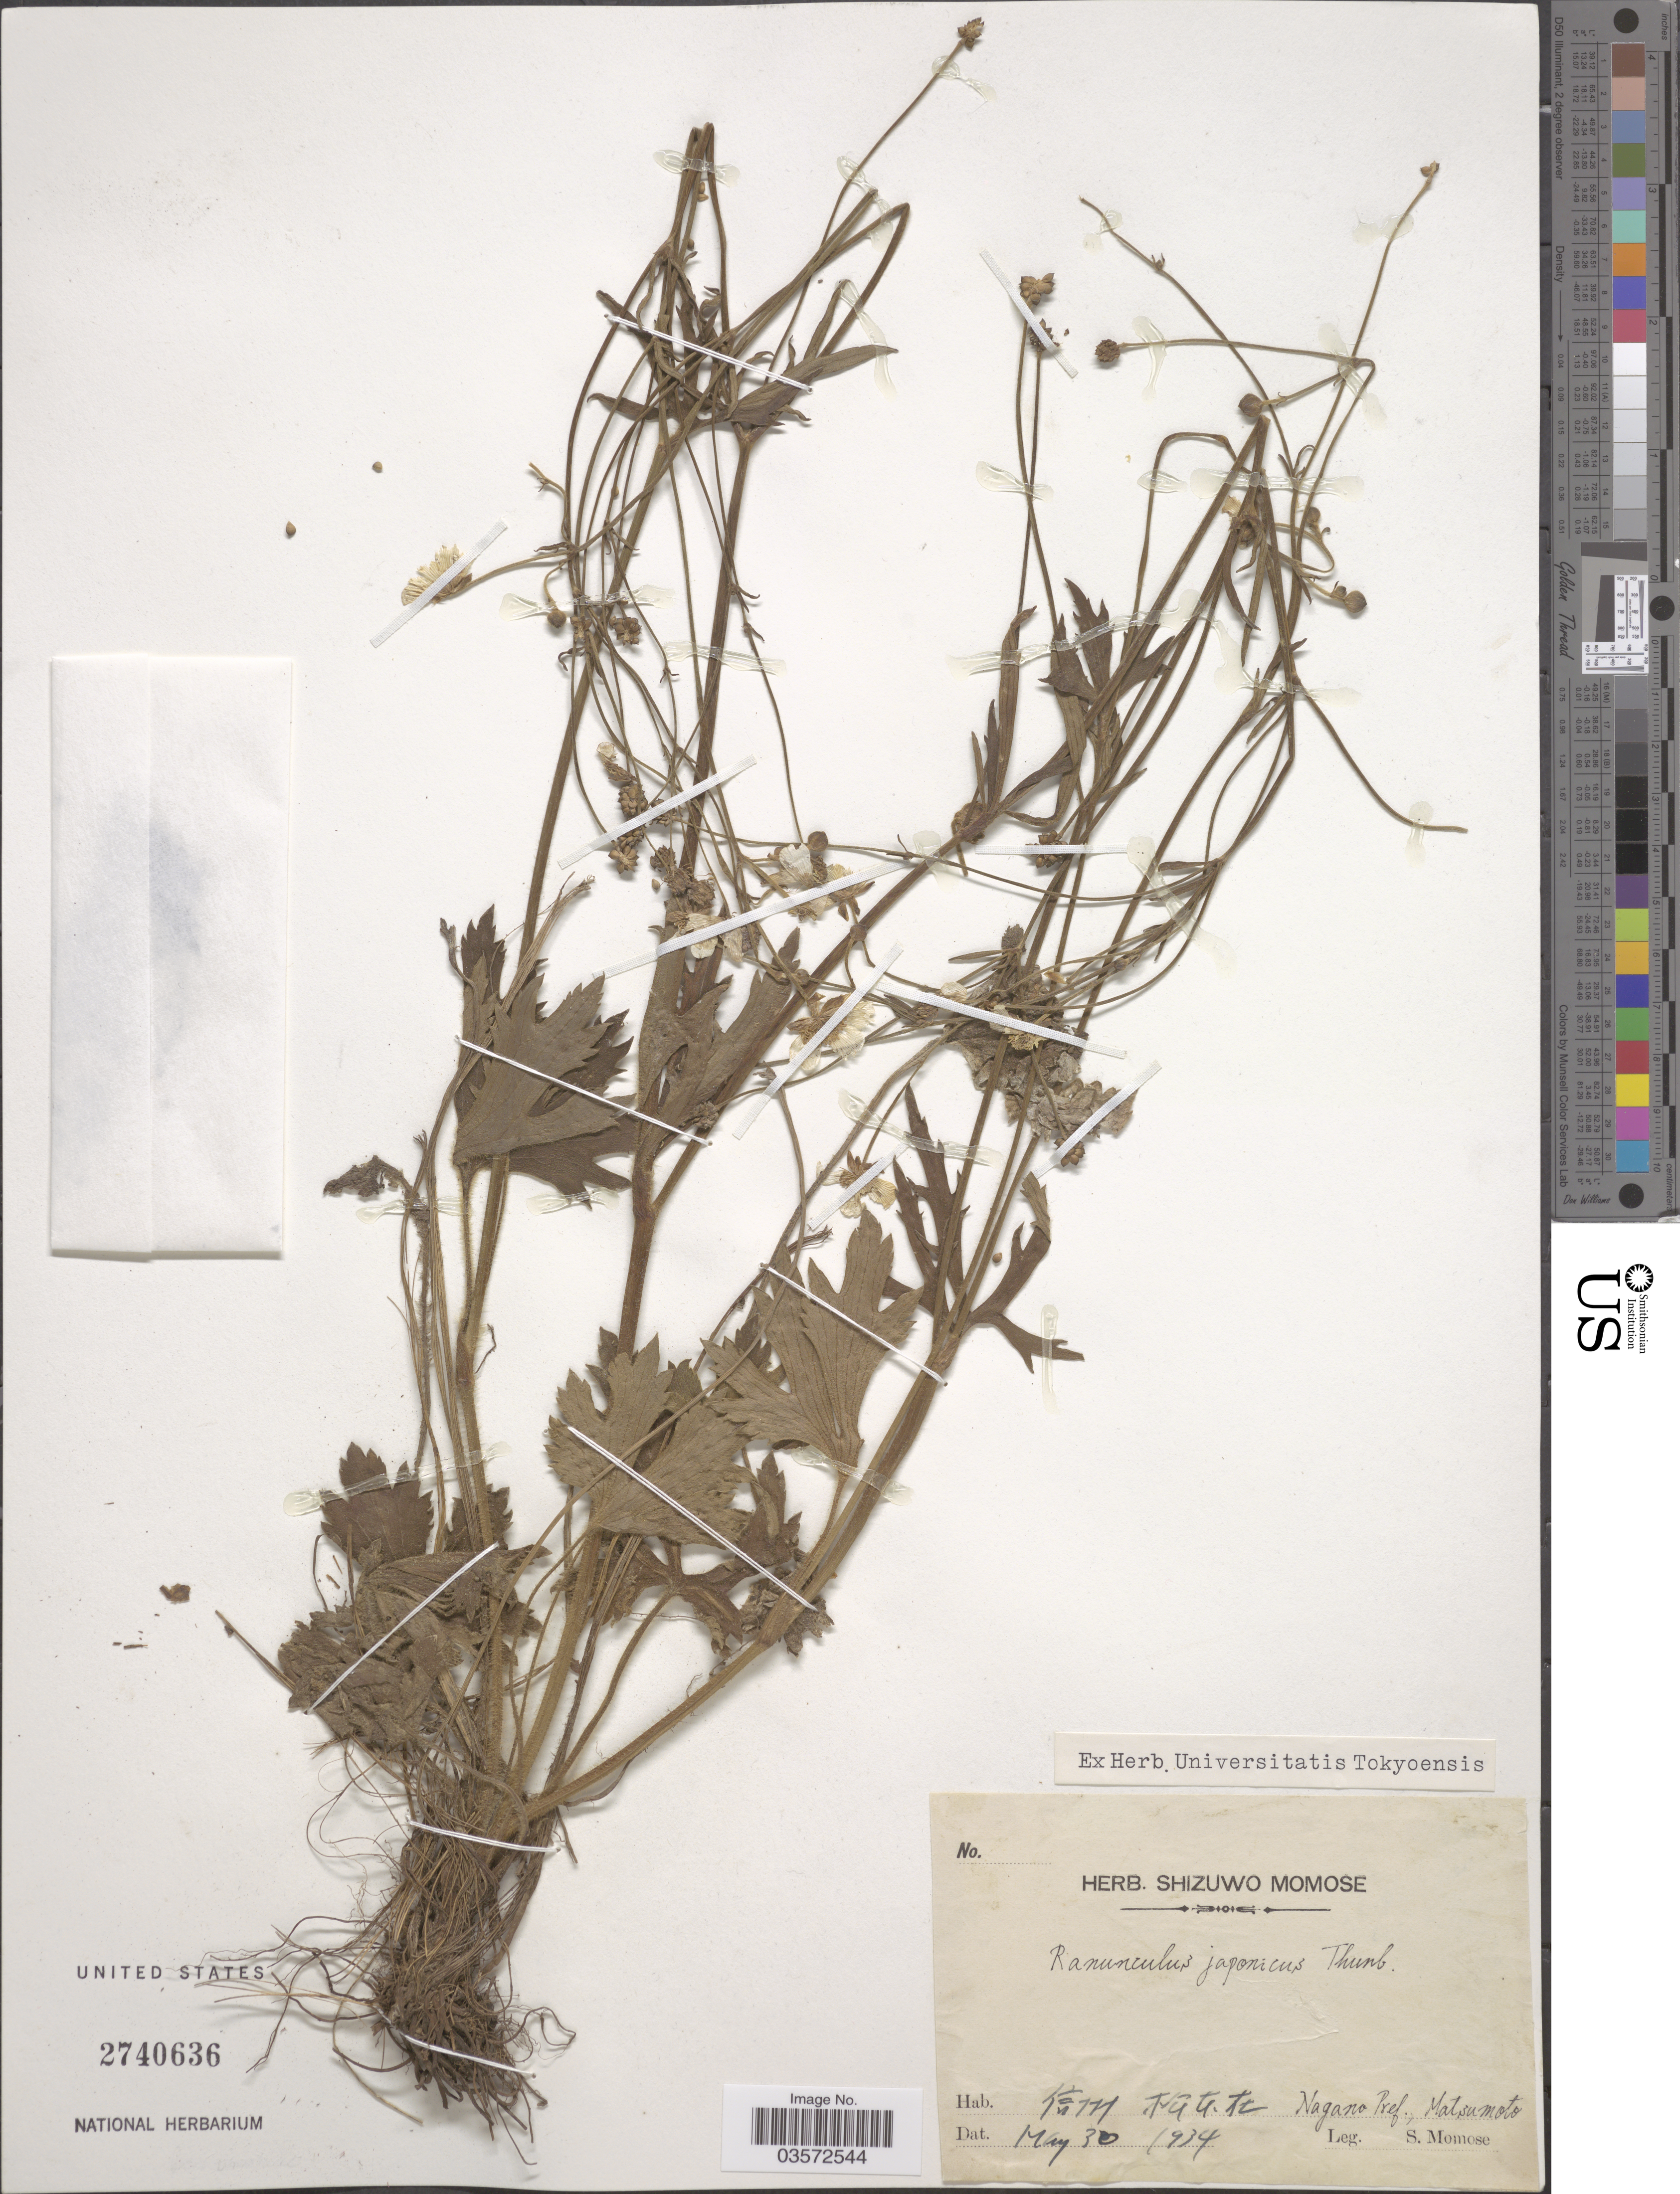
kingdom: Plantae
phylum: Tracheophyta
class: Magnoliopsida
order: Ranunculales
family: Ranunculaceae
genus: Ranunculus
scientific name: Ranunculus japonicus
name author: Thunb.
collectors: S. Momose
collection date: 1934-05-30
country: Japan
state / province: Nagano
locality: X, Nagano Pref., Matsumoto.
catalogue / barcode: US 2740636